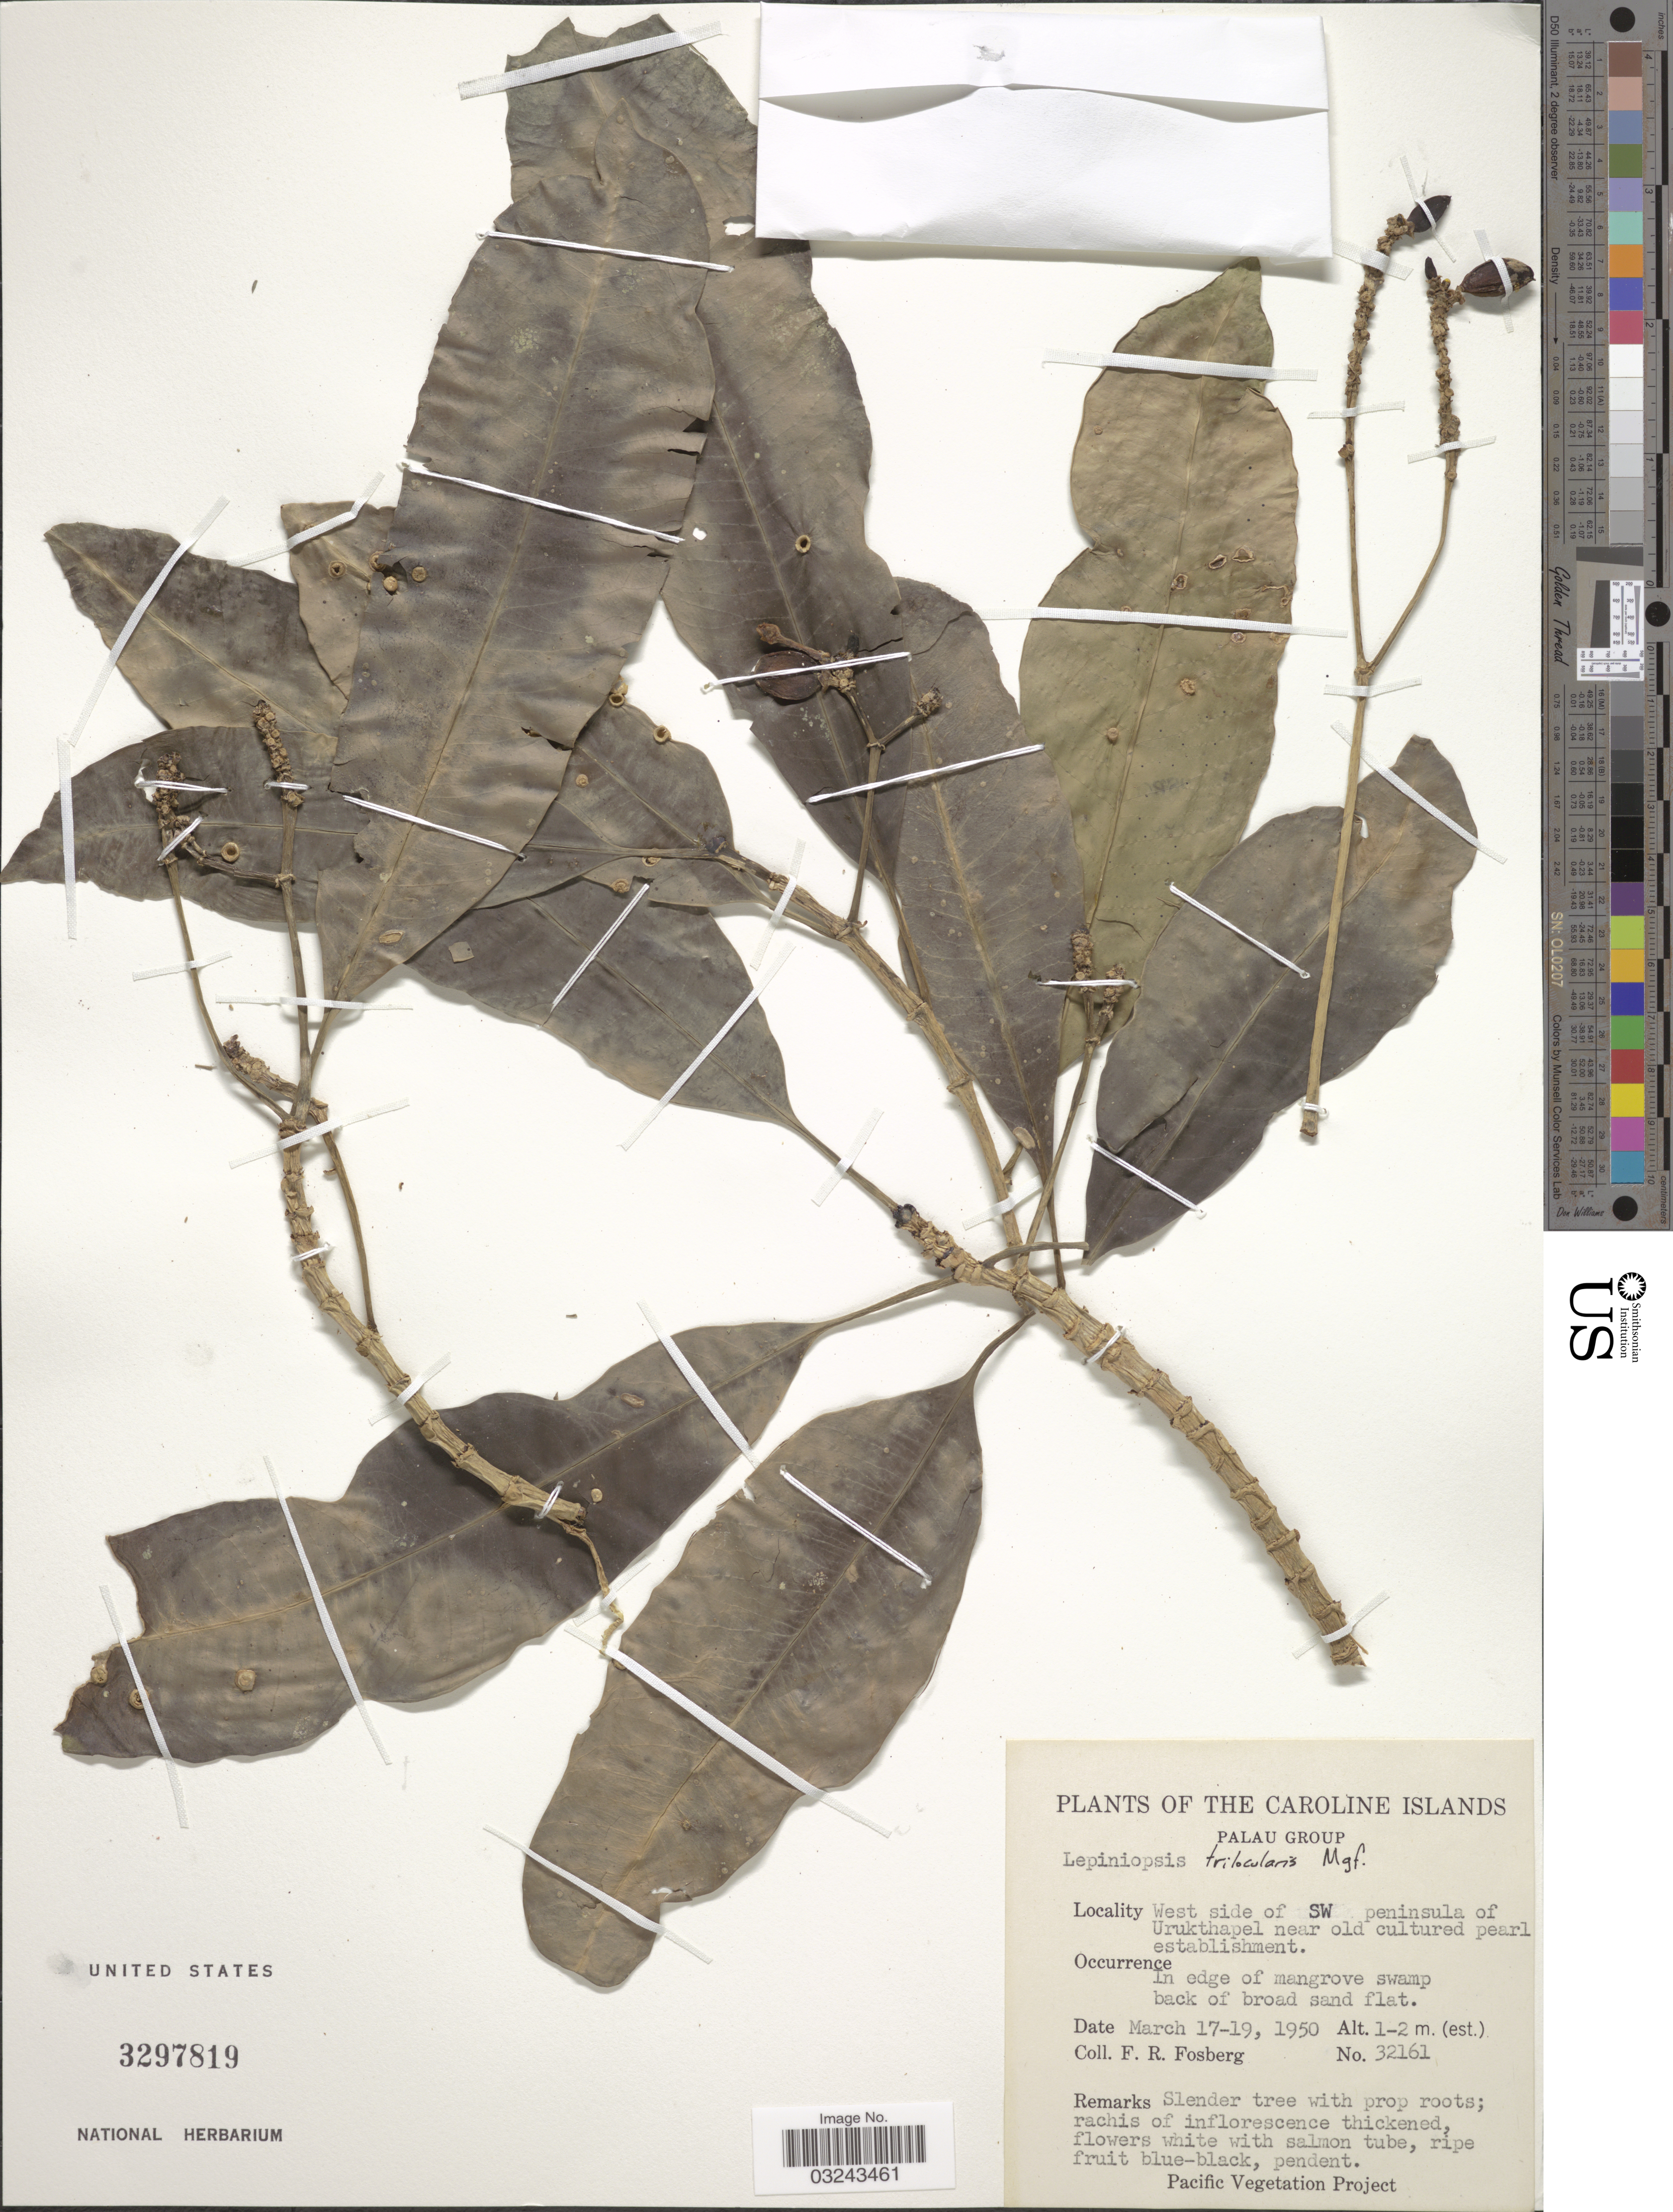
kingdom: Plantae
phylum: Tracheophyta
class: Magnoliopsida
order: Gentianales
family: Apocynaceae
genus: Lepiniopsis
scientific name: Lepiniopsis trilocularis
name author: Markgr.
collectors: F. R. Fosberg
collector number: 32161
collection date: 1950-03-17/1950-03-19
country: Palau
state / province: Koror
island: Ngeruktabel [Urukthapel]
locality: The Caroline Islands, Palau Group, West side of SW peninsula of Urukthapel near old cultured pearl establisment.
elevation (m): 1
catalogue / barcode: US 3297819